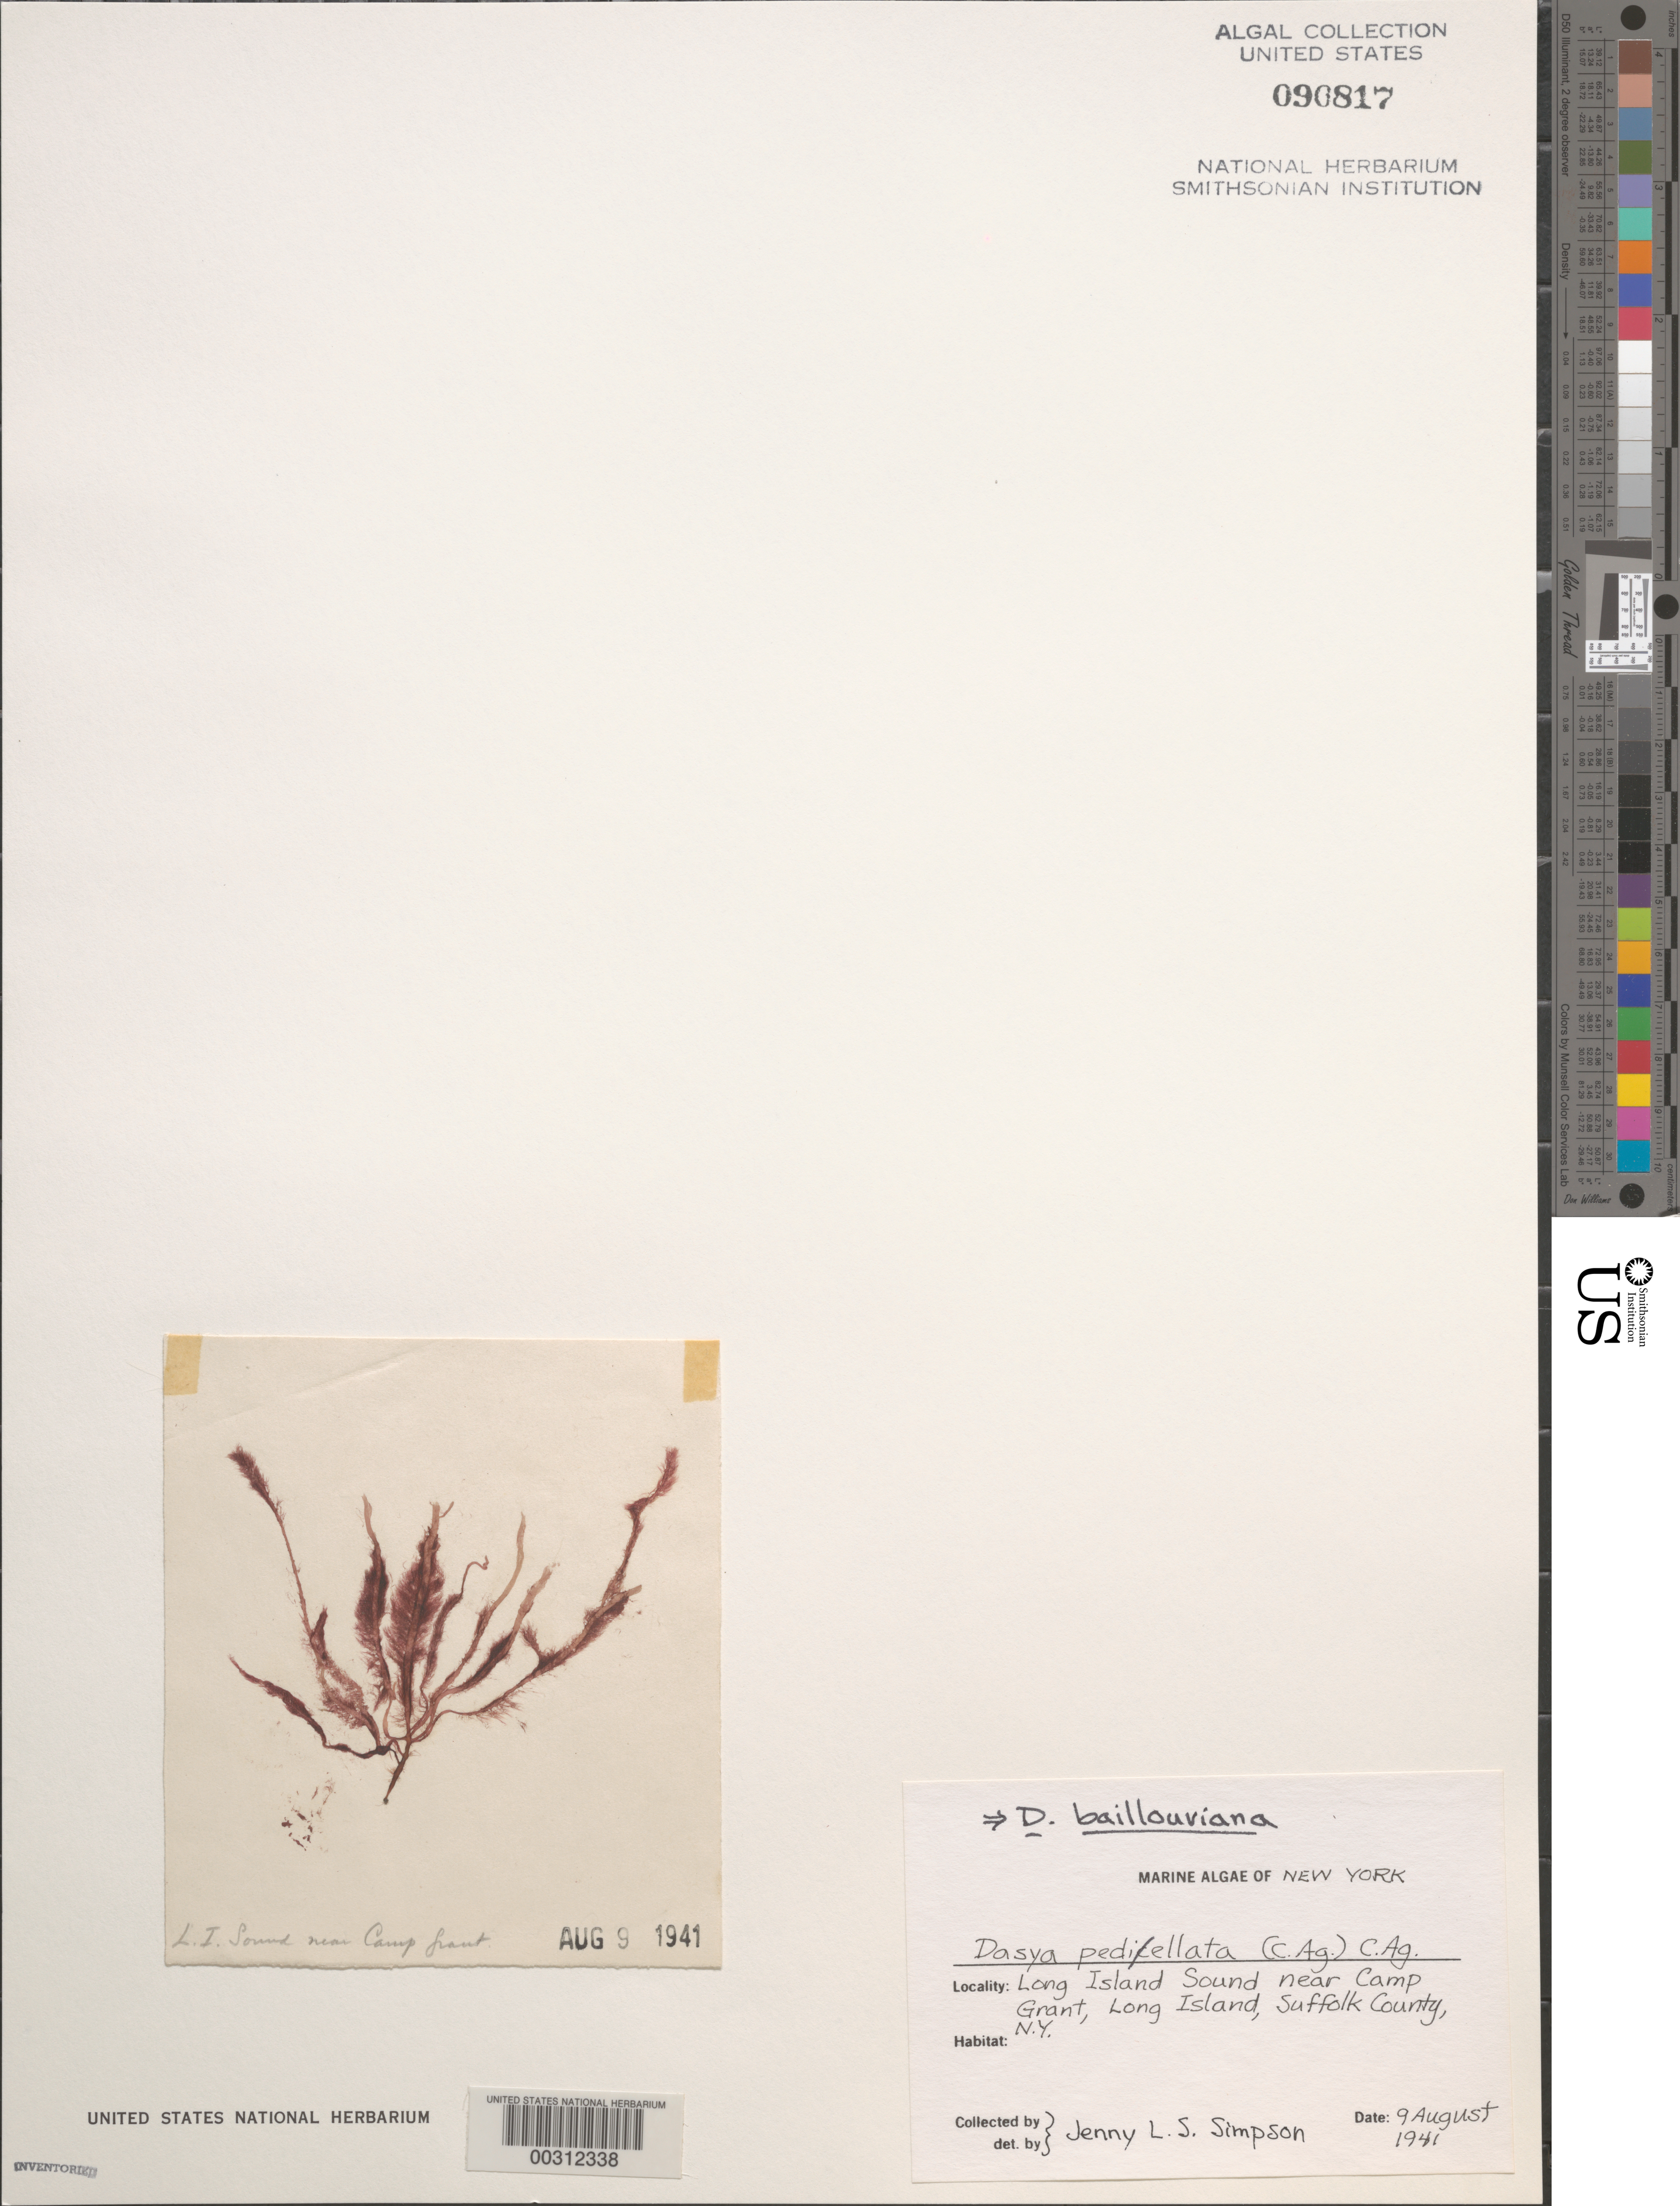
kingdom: Plantae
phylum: Rhodophyta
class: Florideophyceae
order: Ceramiales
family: Dasyaceae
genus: Dasya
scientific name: Dasya pedicellata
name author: (C. Agardh) C. Agardh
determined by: Algae name updating Project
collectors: J. Simpson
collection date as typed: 09 Aug 1941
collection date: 1941-08-09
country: United States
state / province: New York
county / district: Suffolk County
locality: Long Island Sound near Camp Grant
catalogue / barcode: US 90817